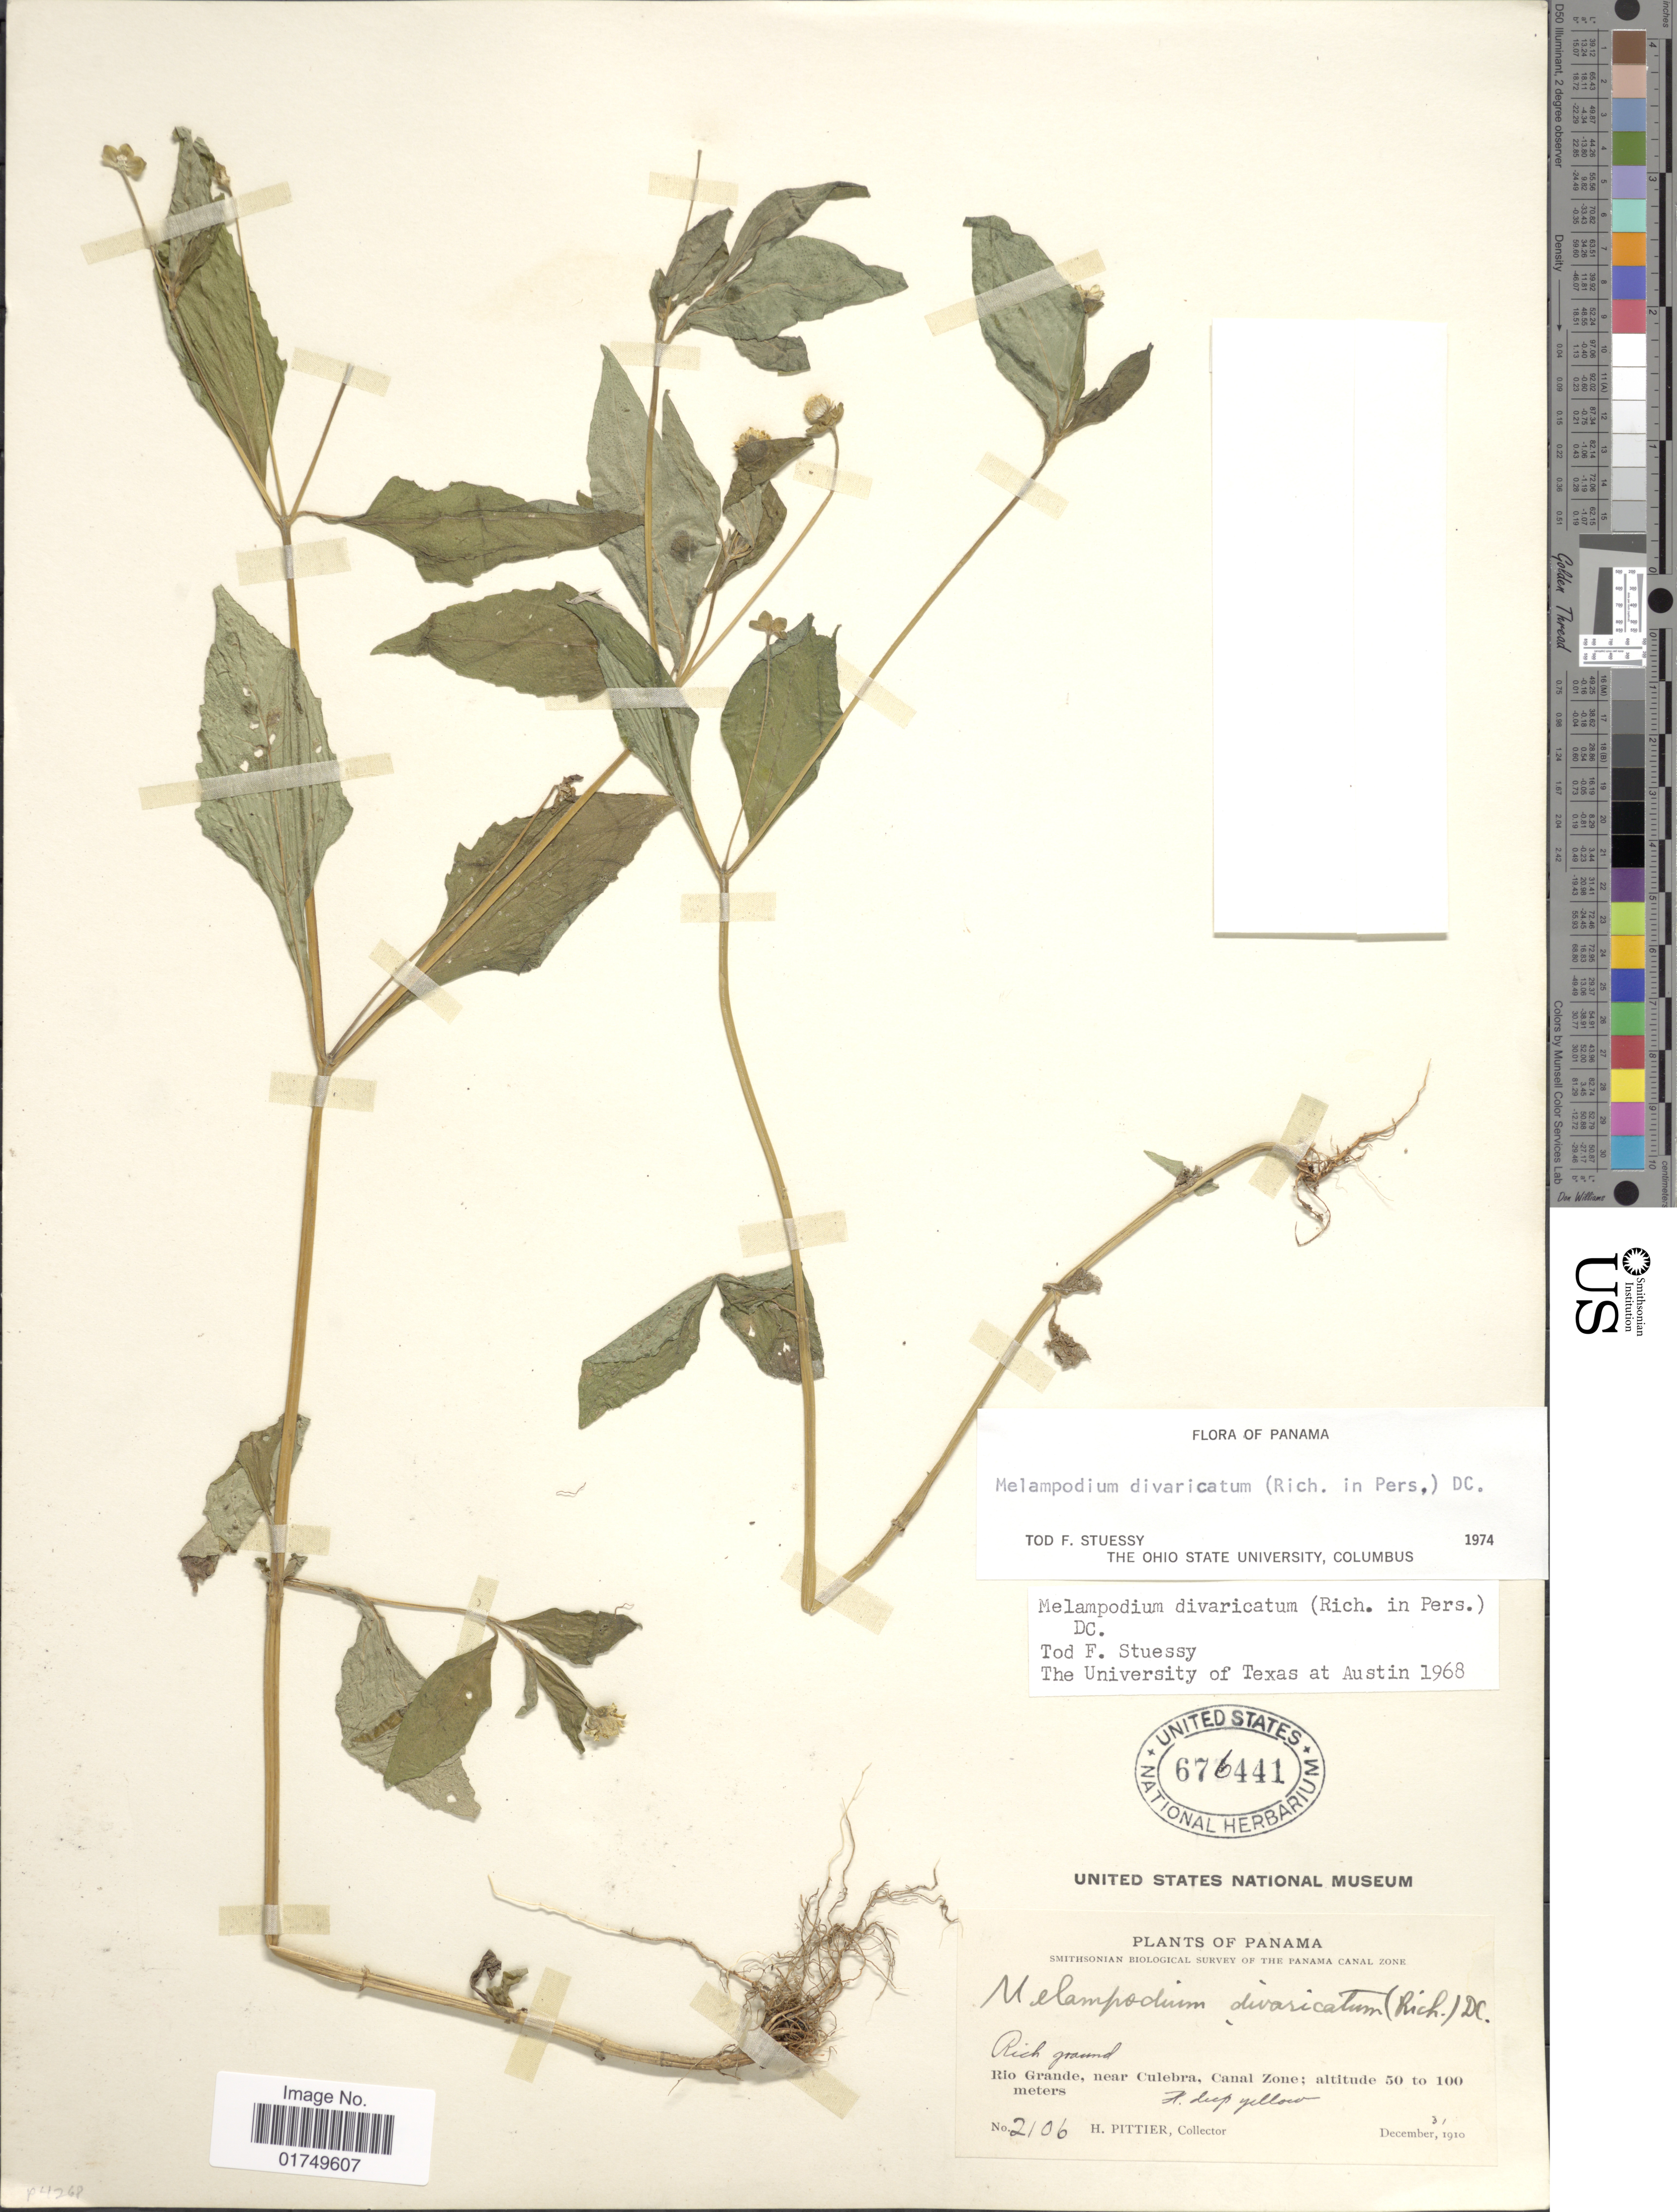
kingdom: Plantae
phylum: Tracheophyta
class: Magnoliopsida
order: Asterales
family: Asteraceae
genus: Melampodium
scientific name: Melampodium divaricatum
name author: (Rich.) DC.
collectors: H. F. Pittier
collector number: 2106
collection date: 1910-12-31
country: Panama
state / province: Colón / Panamá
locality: Rio Grande, near Culebra, Canal Zone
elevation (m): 50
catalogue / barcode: US 676441